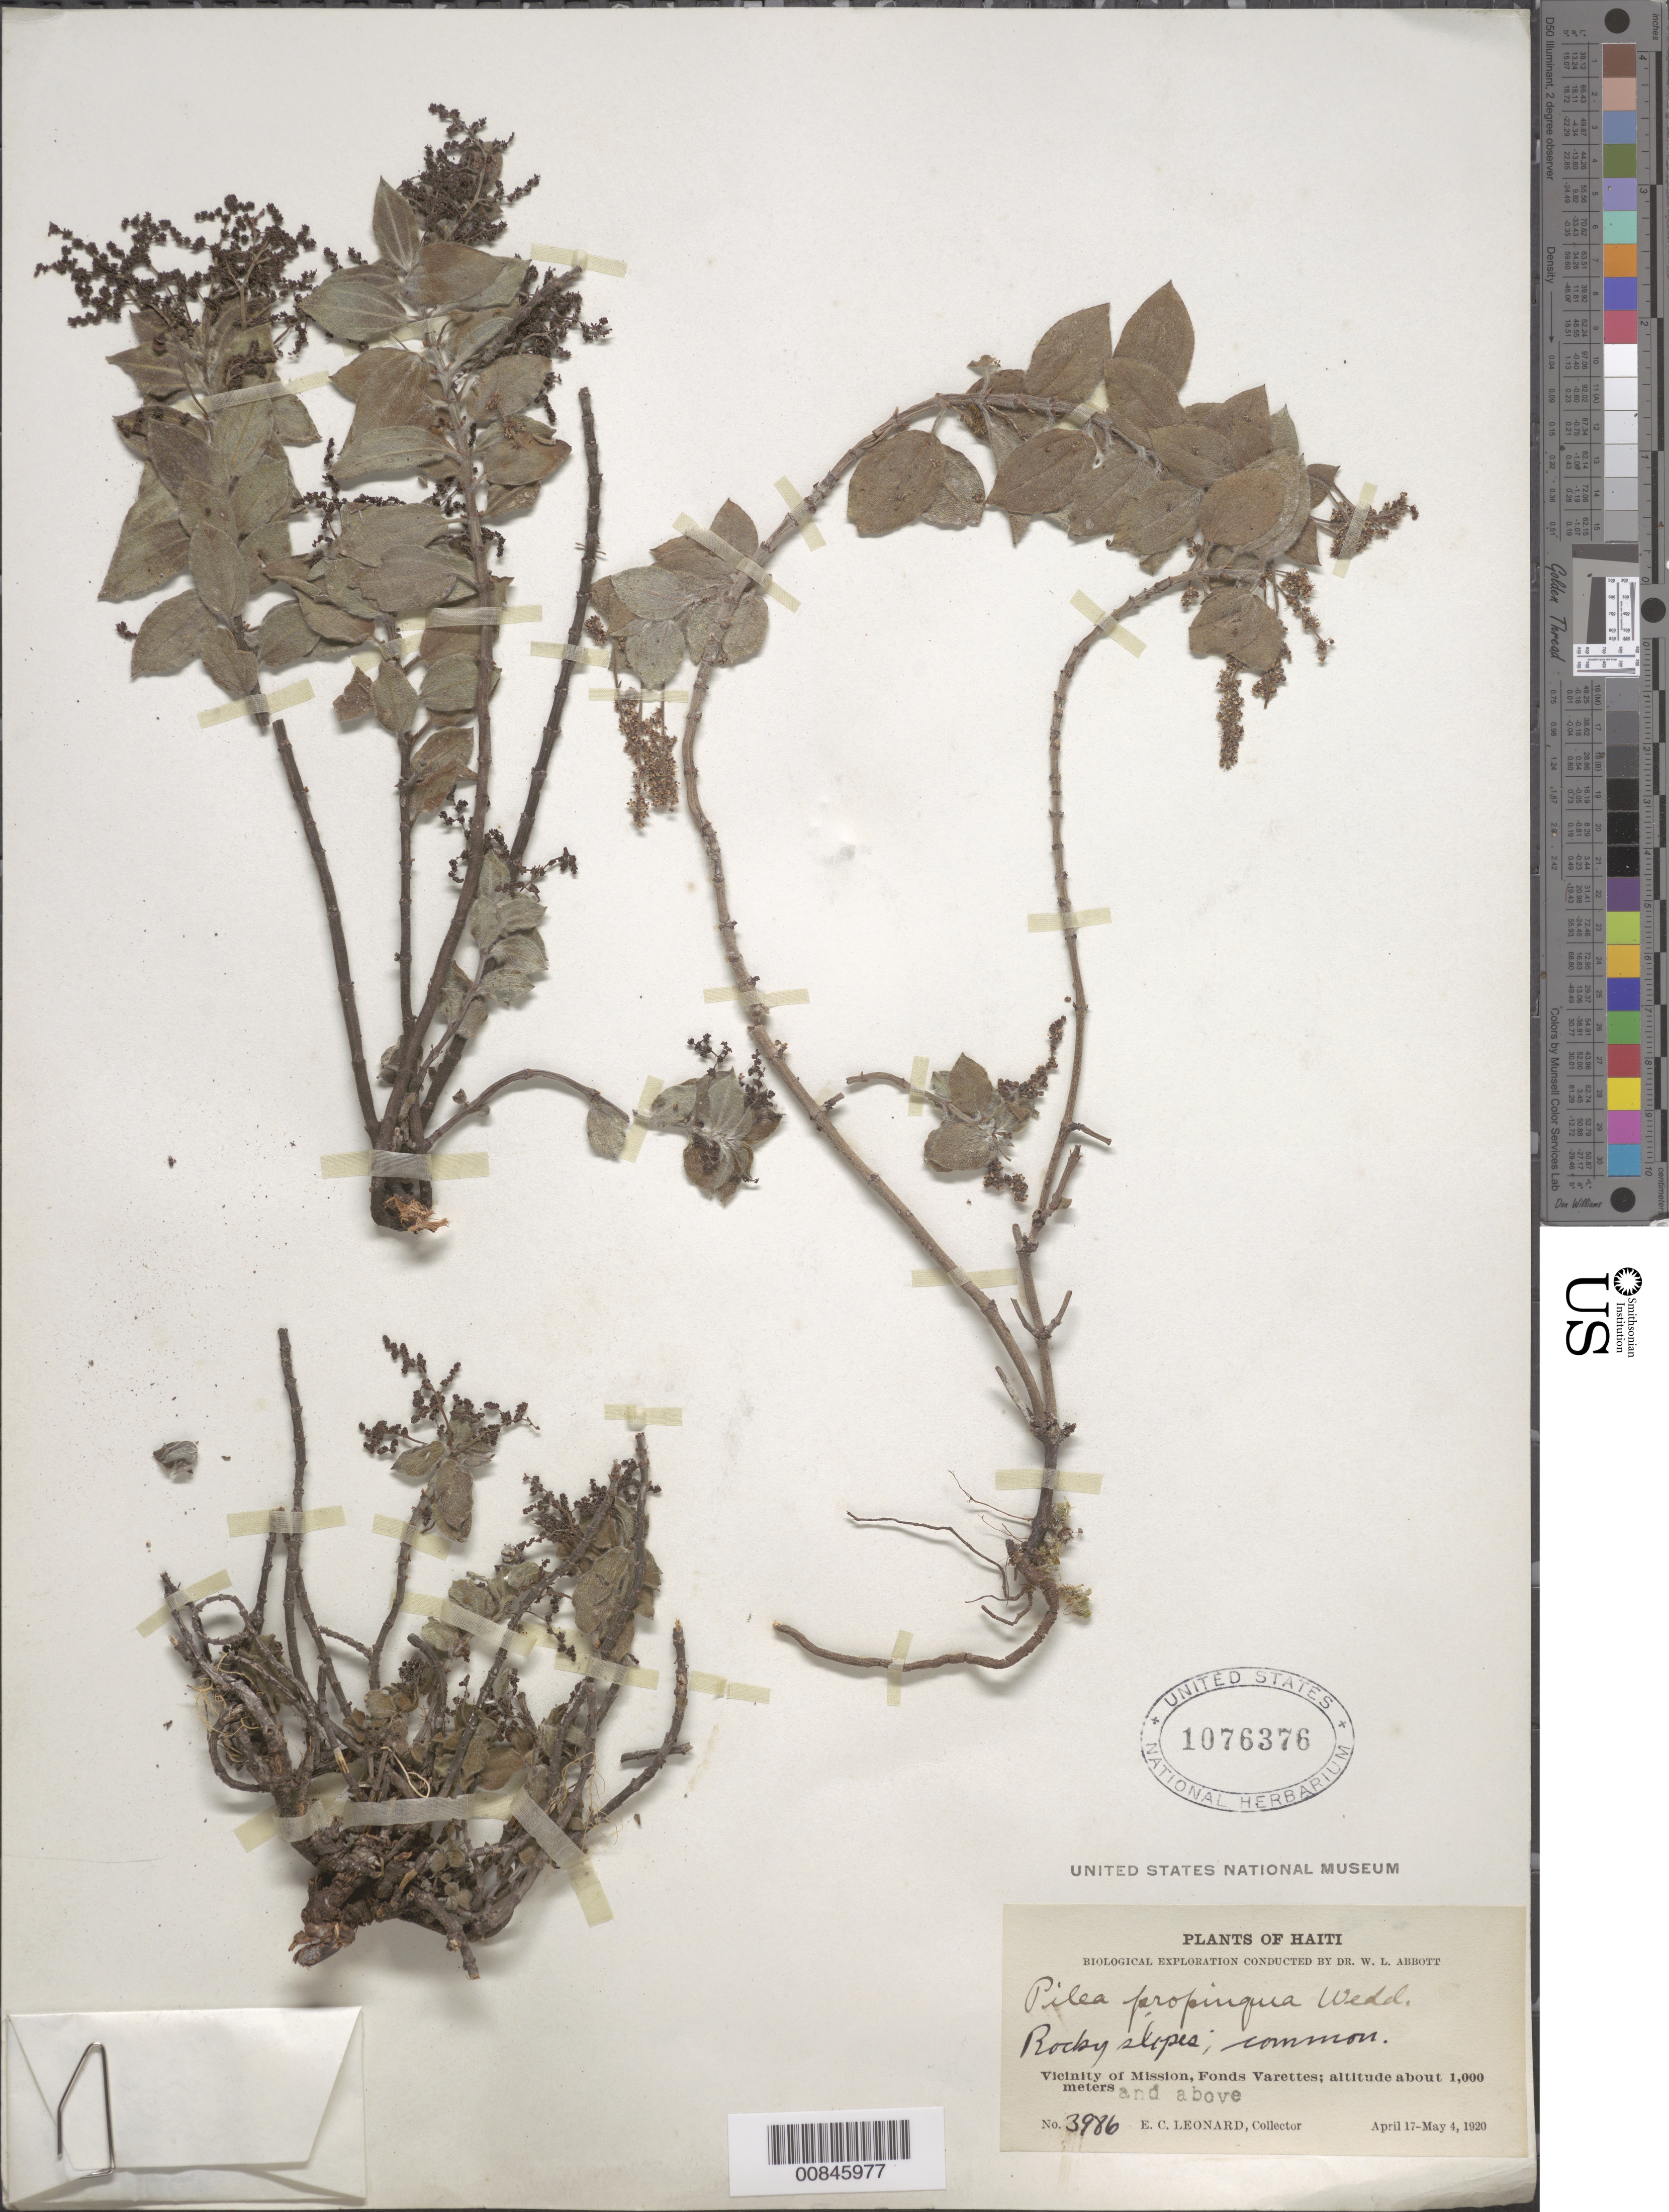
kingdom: Plantae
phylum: Tracheophyta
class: Magnoliopsida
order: Rosales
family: Urticaceae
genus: Pilea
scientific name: Pilea propinqua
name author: Wedd.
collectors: E. C. Leonard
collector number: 3986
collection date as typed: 17 Apr 1920 to 04 May 1920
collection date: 1920-04-17/1920-05-04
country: Haiti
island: Hispaniola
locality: Vicinity of Mission, Fonds Varettes.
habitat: Rocky slopes.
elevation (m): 1000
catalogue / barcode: US 1076376